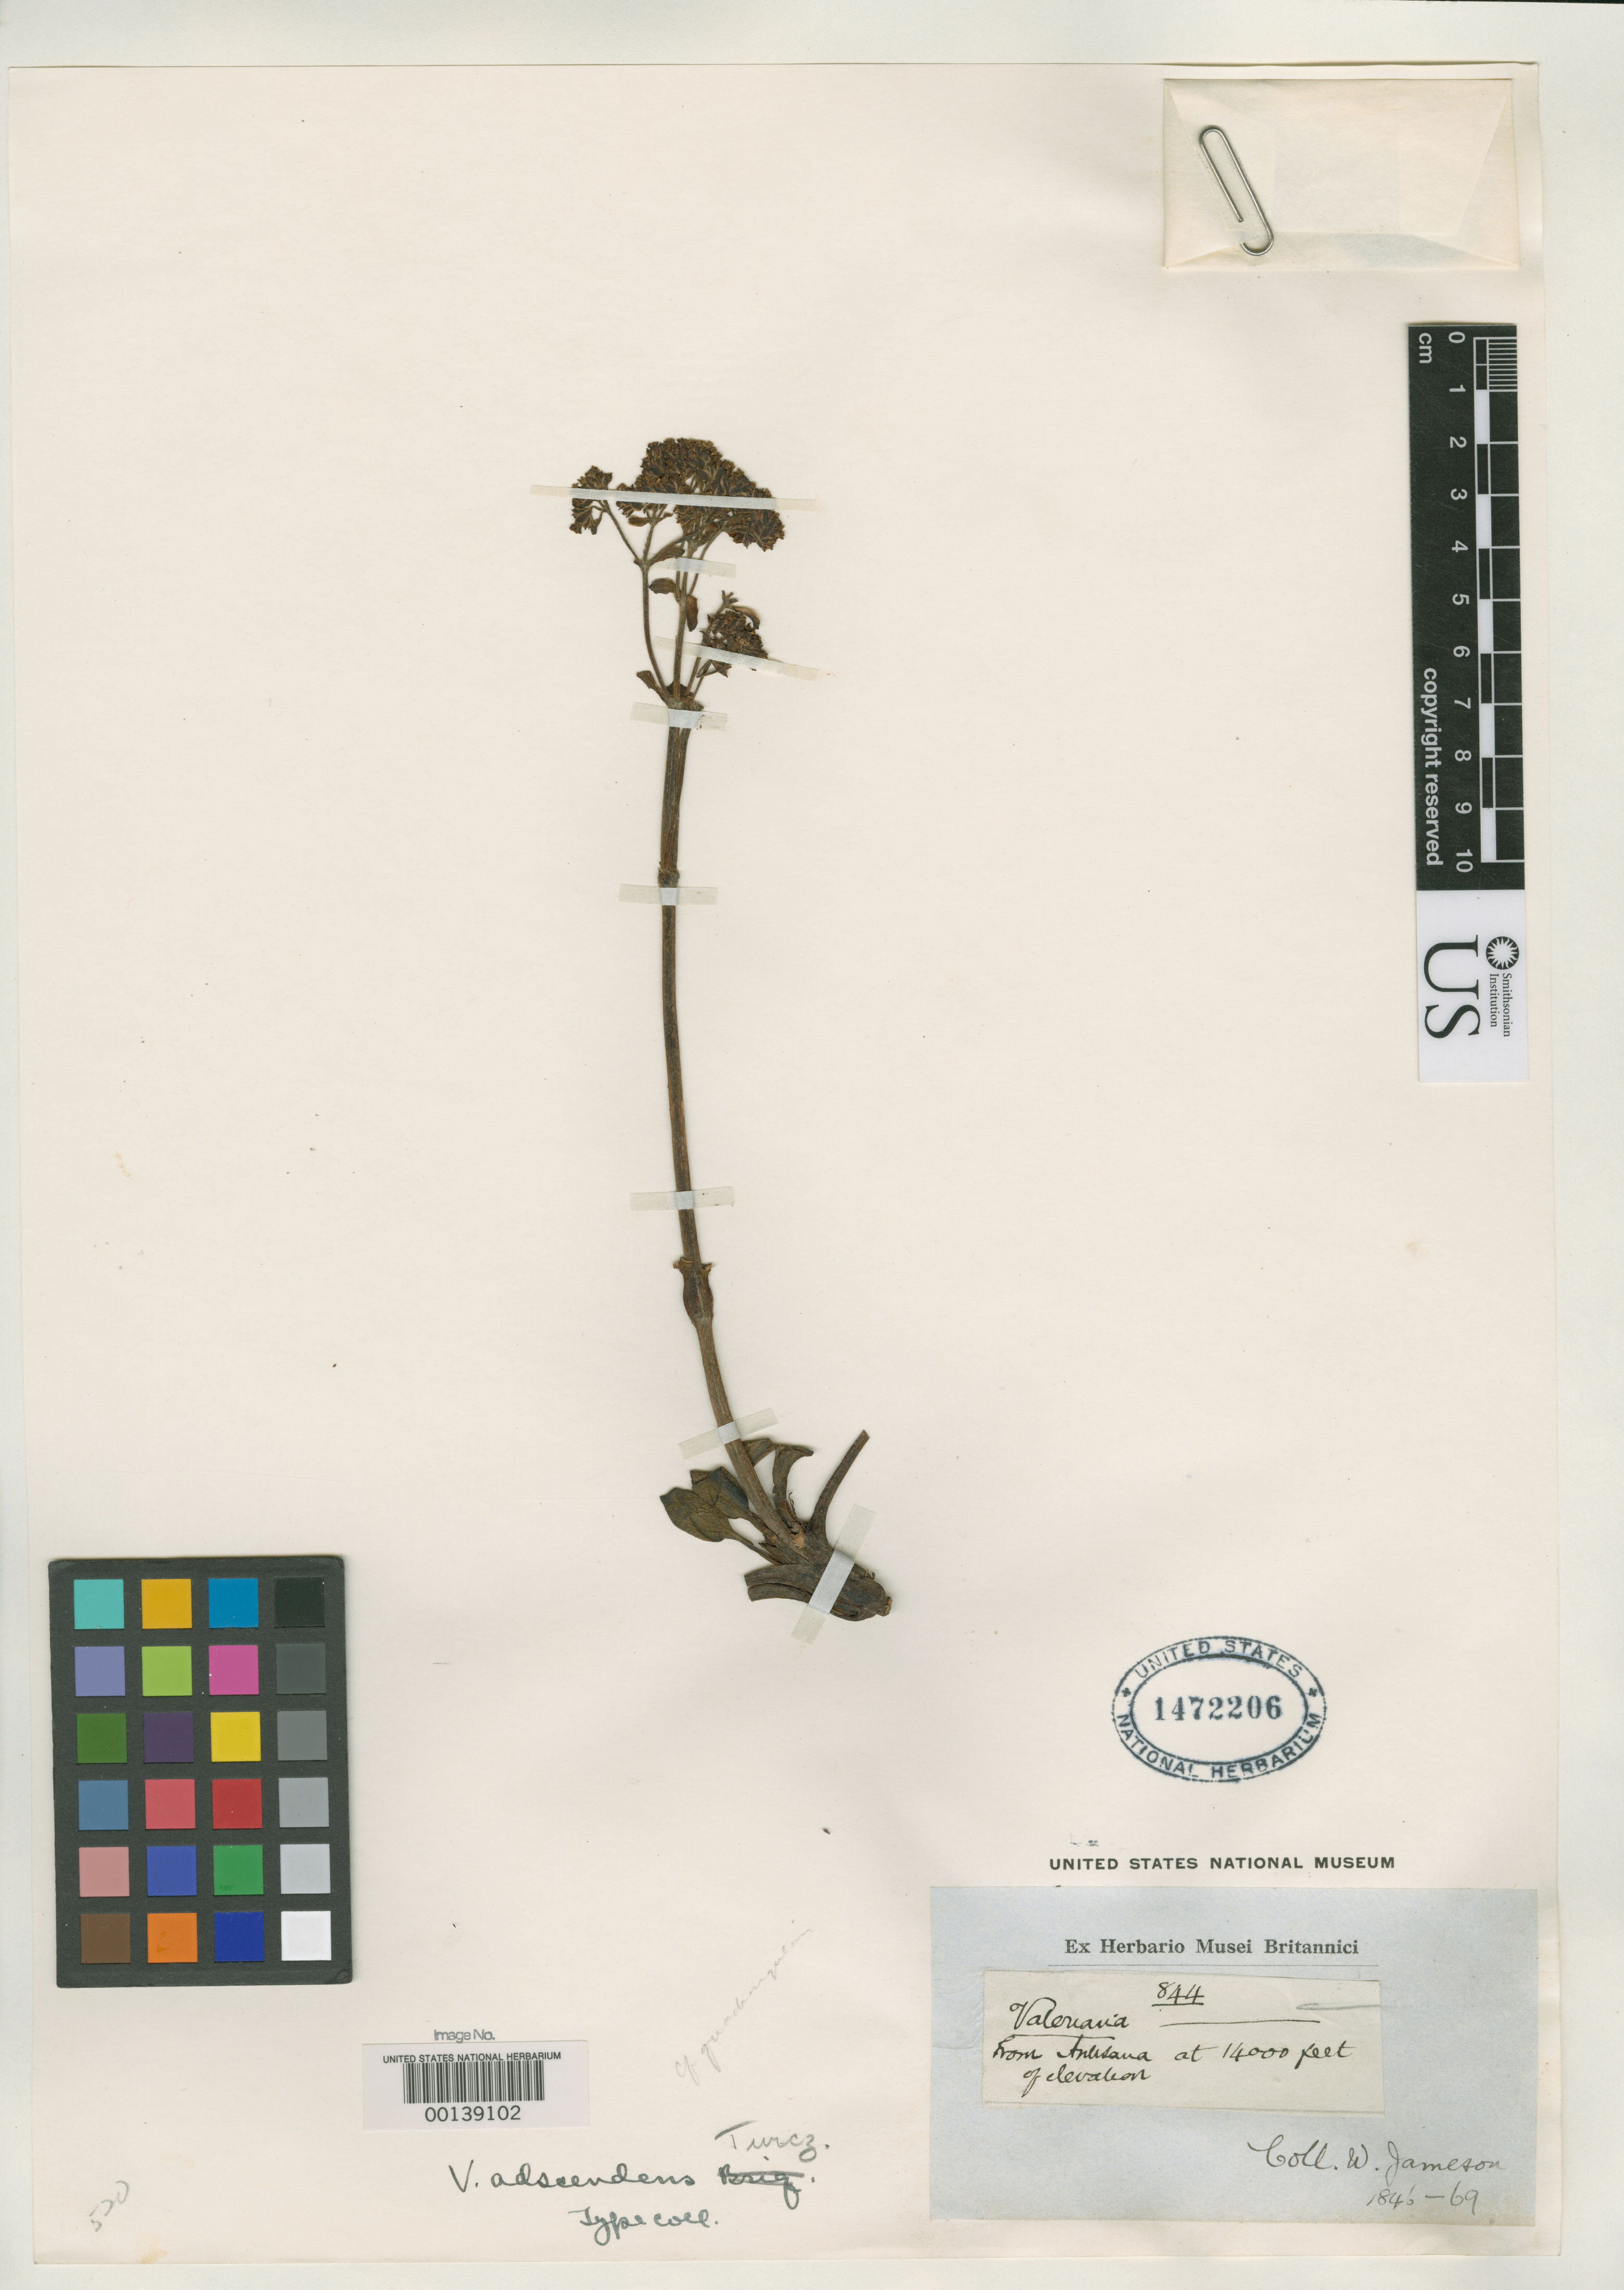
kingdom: Plantae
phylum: Tracheophyta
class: Magnoliopsida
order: Dipsacales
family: Caprifoliaceae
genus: Valeriana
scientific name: Valeriana adscendens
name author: Turcz.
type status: Type Collection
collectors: W. Jameson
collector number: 844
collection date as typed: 1846 to -- --- 1869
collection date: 1846/1869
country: Ecuador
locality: Antisana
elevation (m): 4267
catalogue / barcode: US 1472206